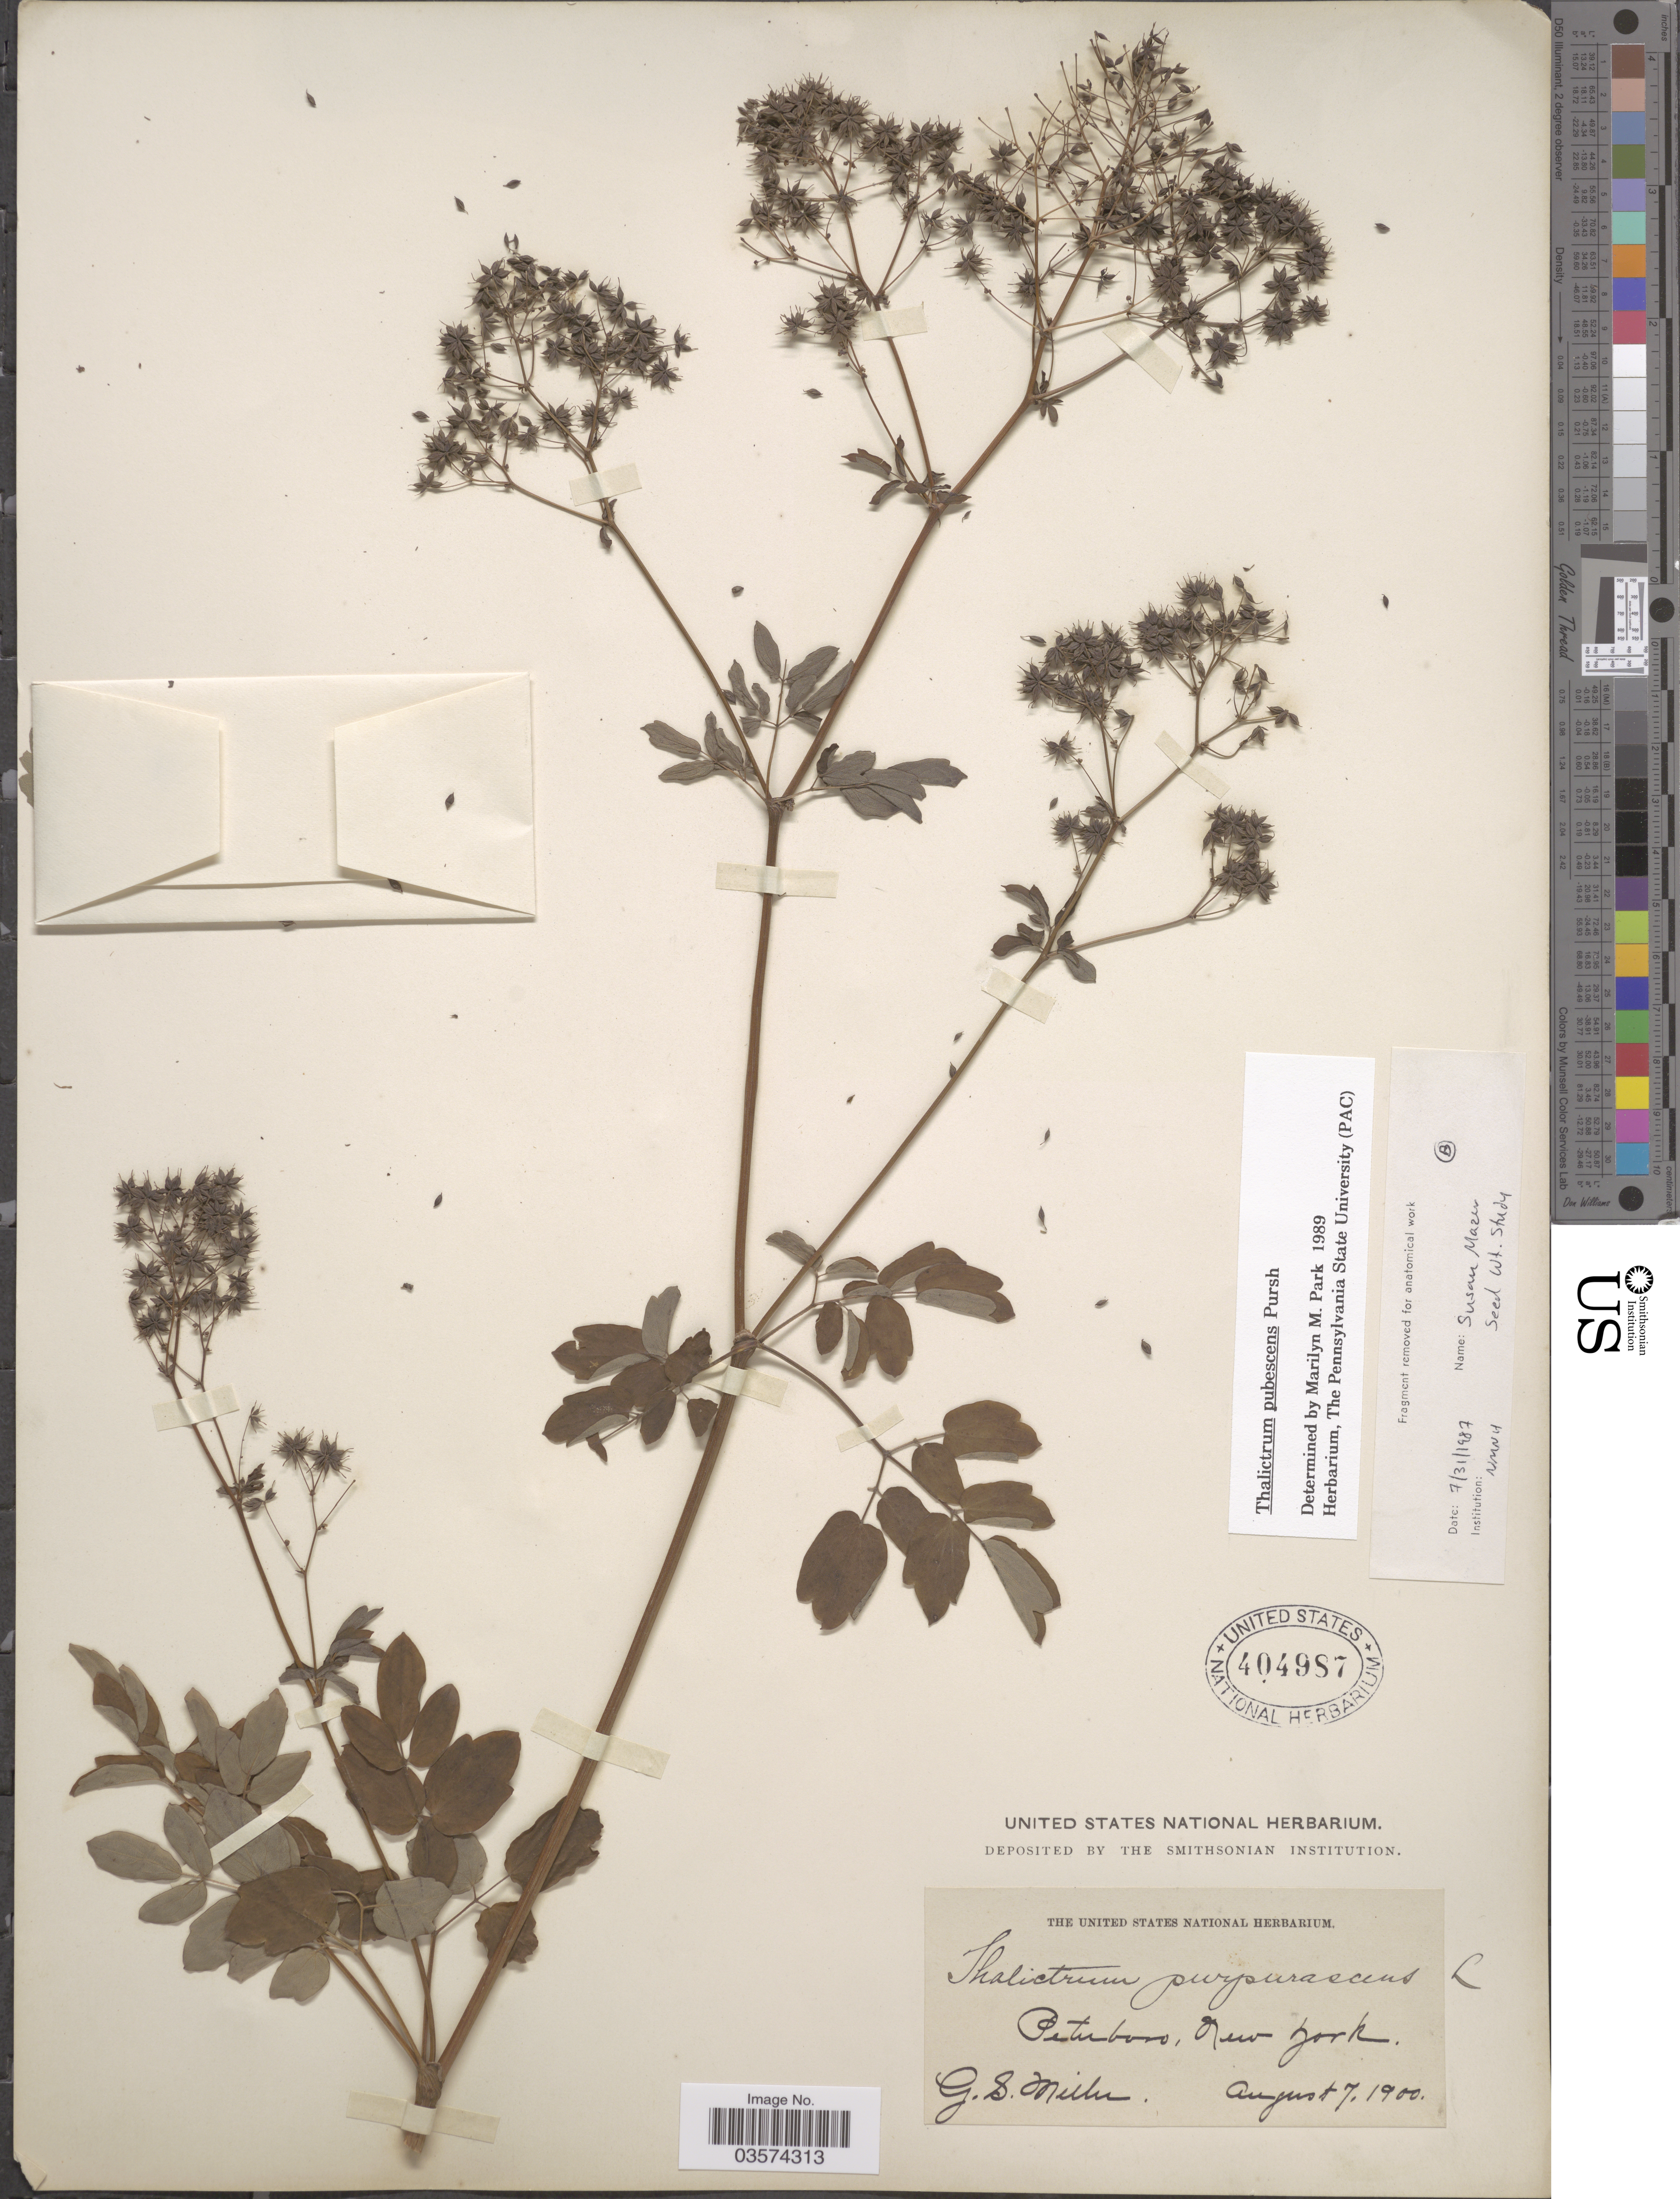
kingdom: Plantae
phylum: Tracheophyta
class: Magnoliopsida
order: Ranunculales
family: Ranunculaceae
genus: Thalictrum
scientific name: Thalictrum pubescens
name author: Pursh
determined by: Park, Marilyn Marqueen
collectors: G. S. Miller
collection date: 1900-08-07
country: United States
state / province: New York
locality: Peterboro.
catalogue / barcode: US 404987